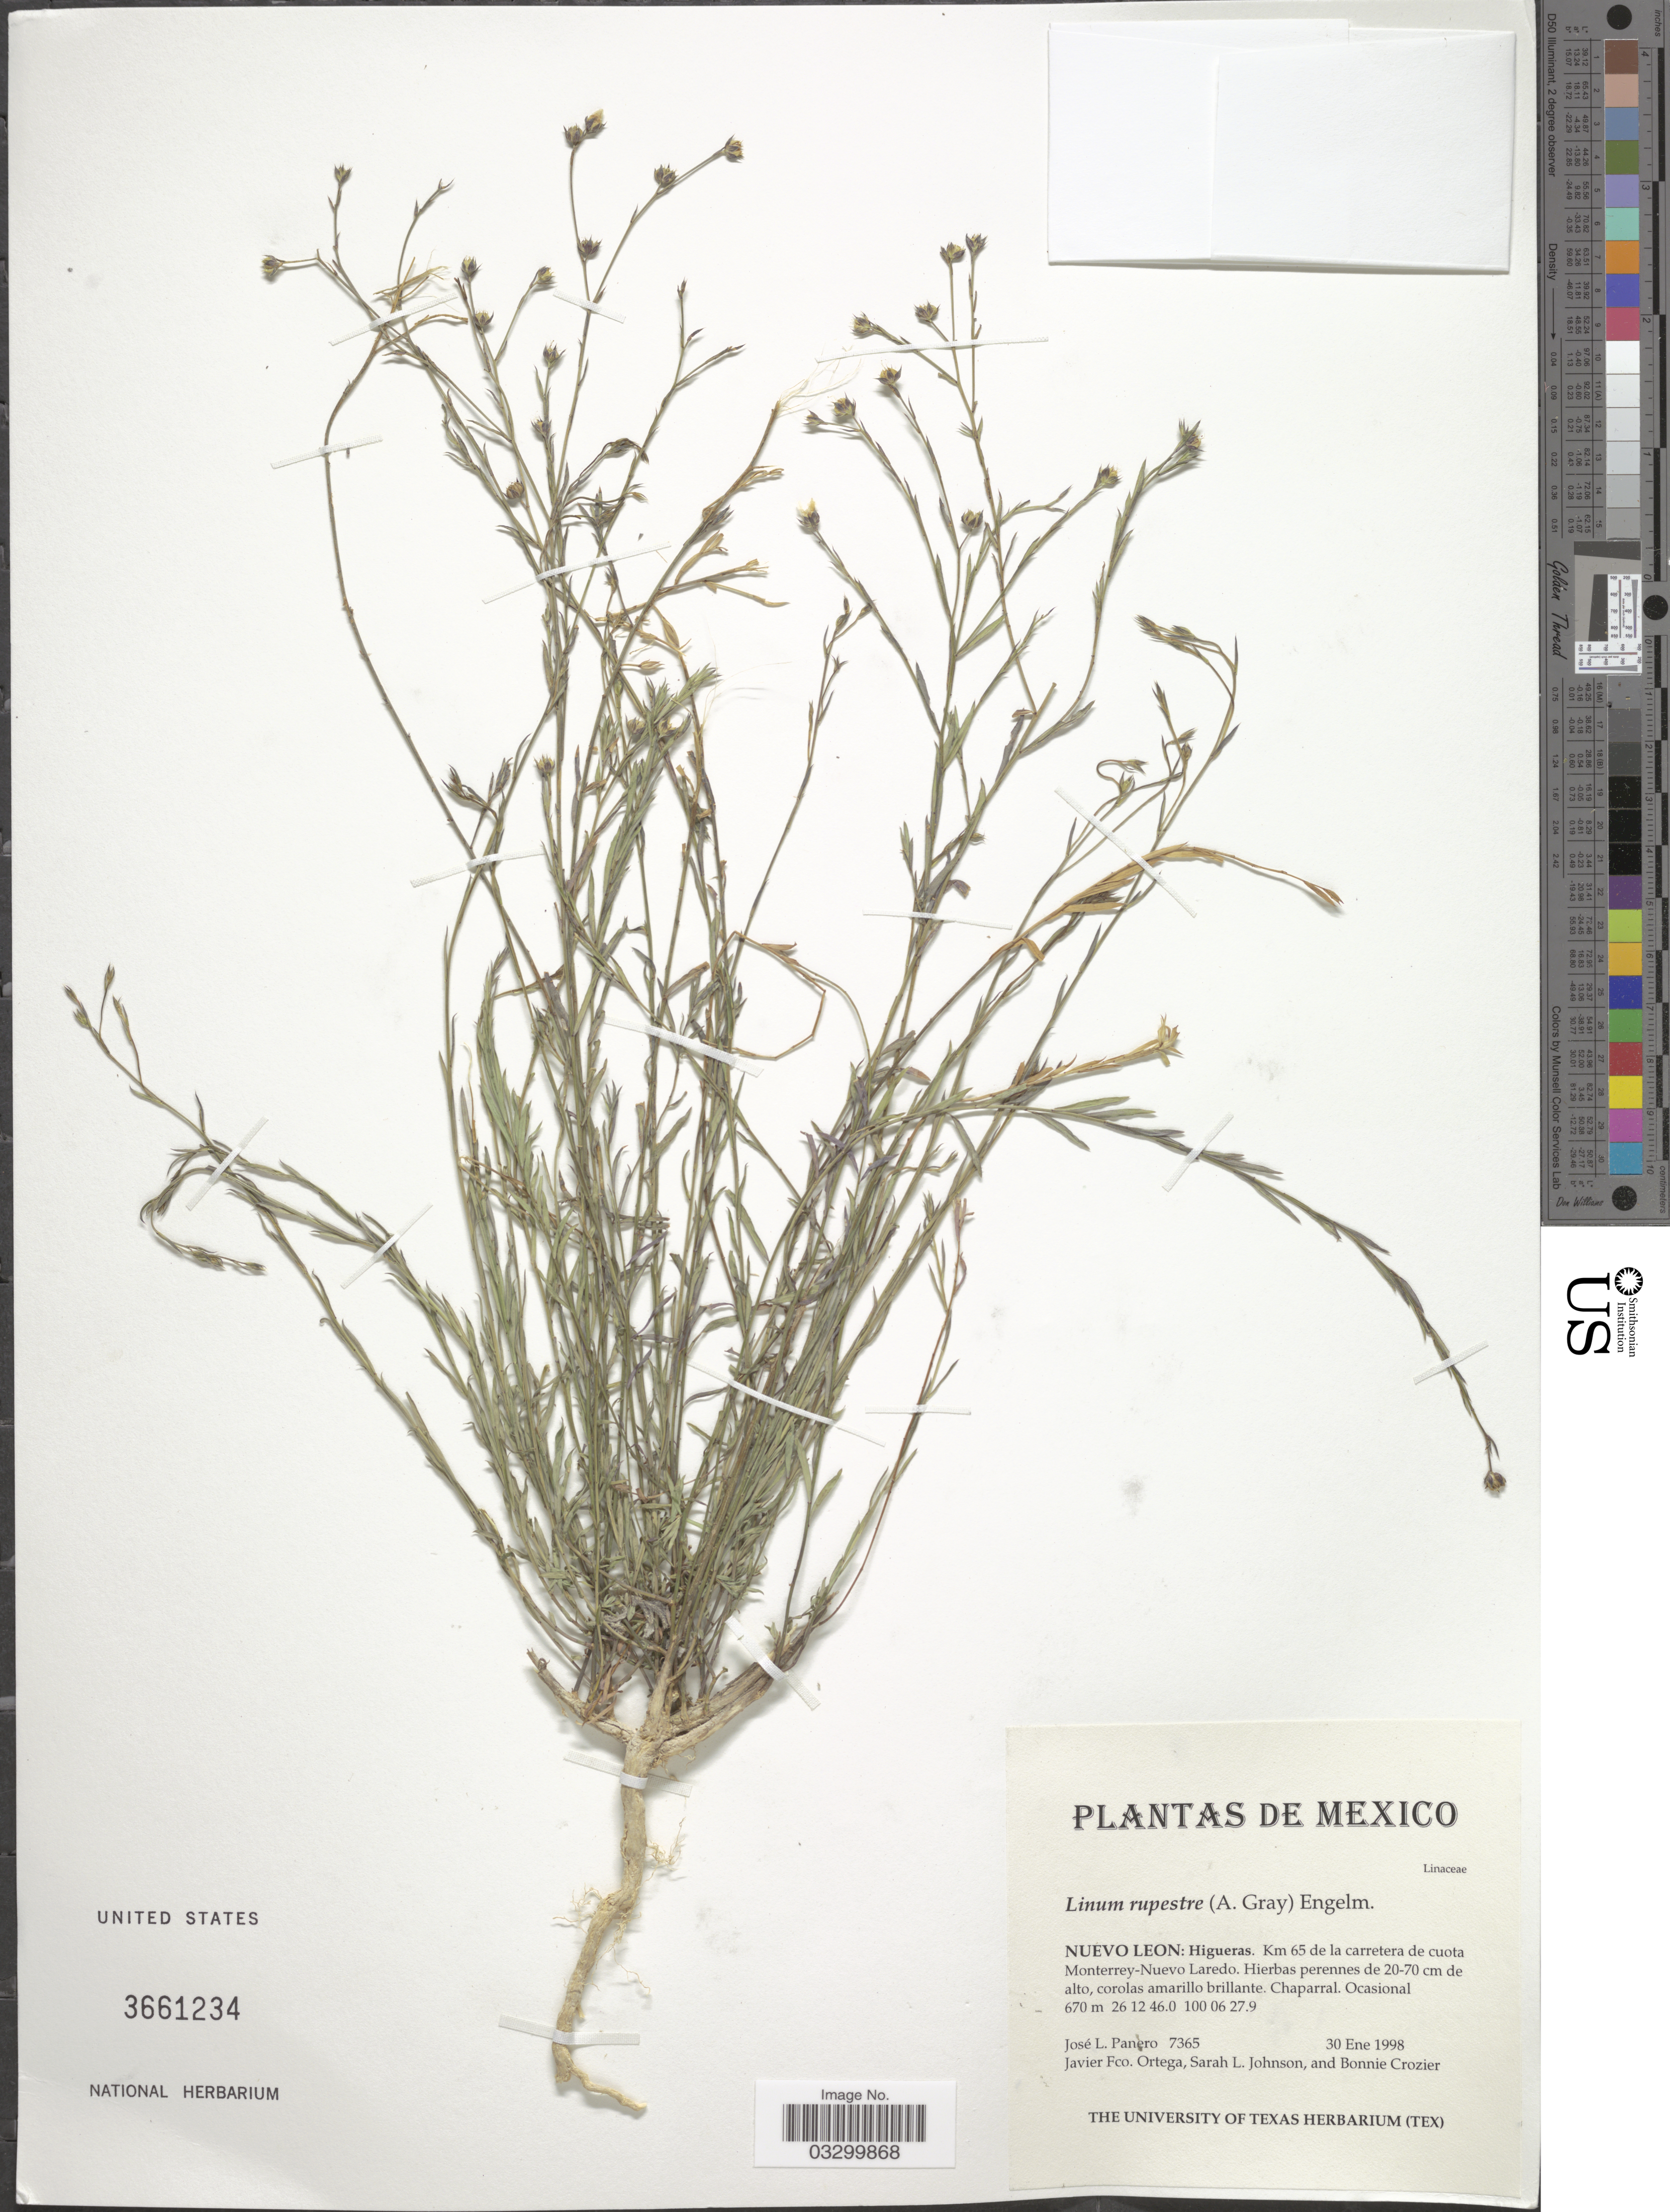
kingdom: Plantae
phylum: Tracheophyta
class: Magnoliopsida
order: Malpighiales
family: Linaceae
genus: Linum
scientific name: Linum rupestre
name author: Engelm.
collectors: J. L. Panero, J. Ortega, S. Johnson & B. Crozier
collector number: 7365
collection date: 1998-01-30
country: Mexico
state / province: Nuevo León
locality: Higueras. Km 65 de la carretera de cuota Monterrey-Nuevo Laredo. Chaparral.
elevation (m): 670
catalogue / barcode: US 3661234